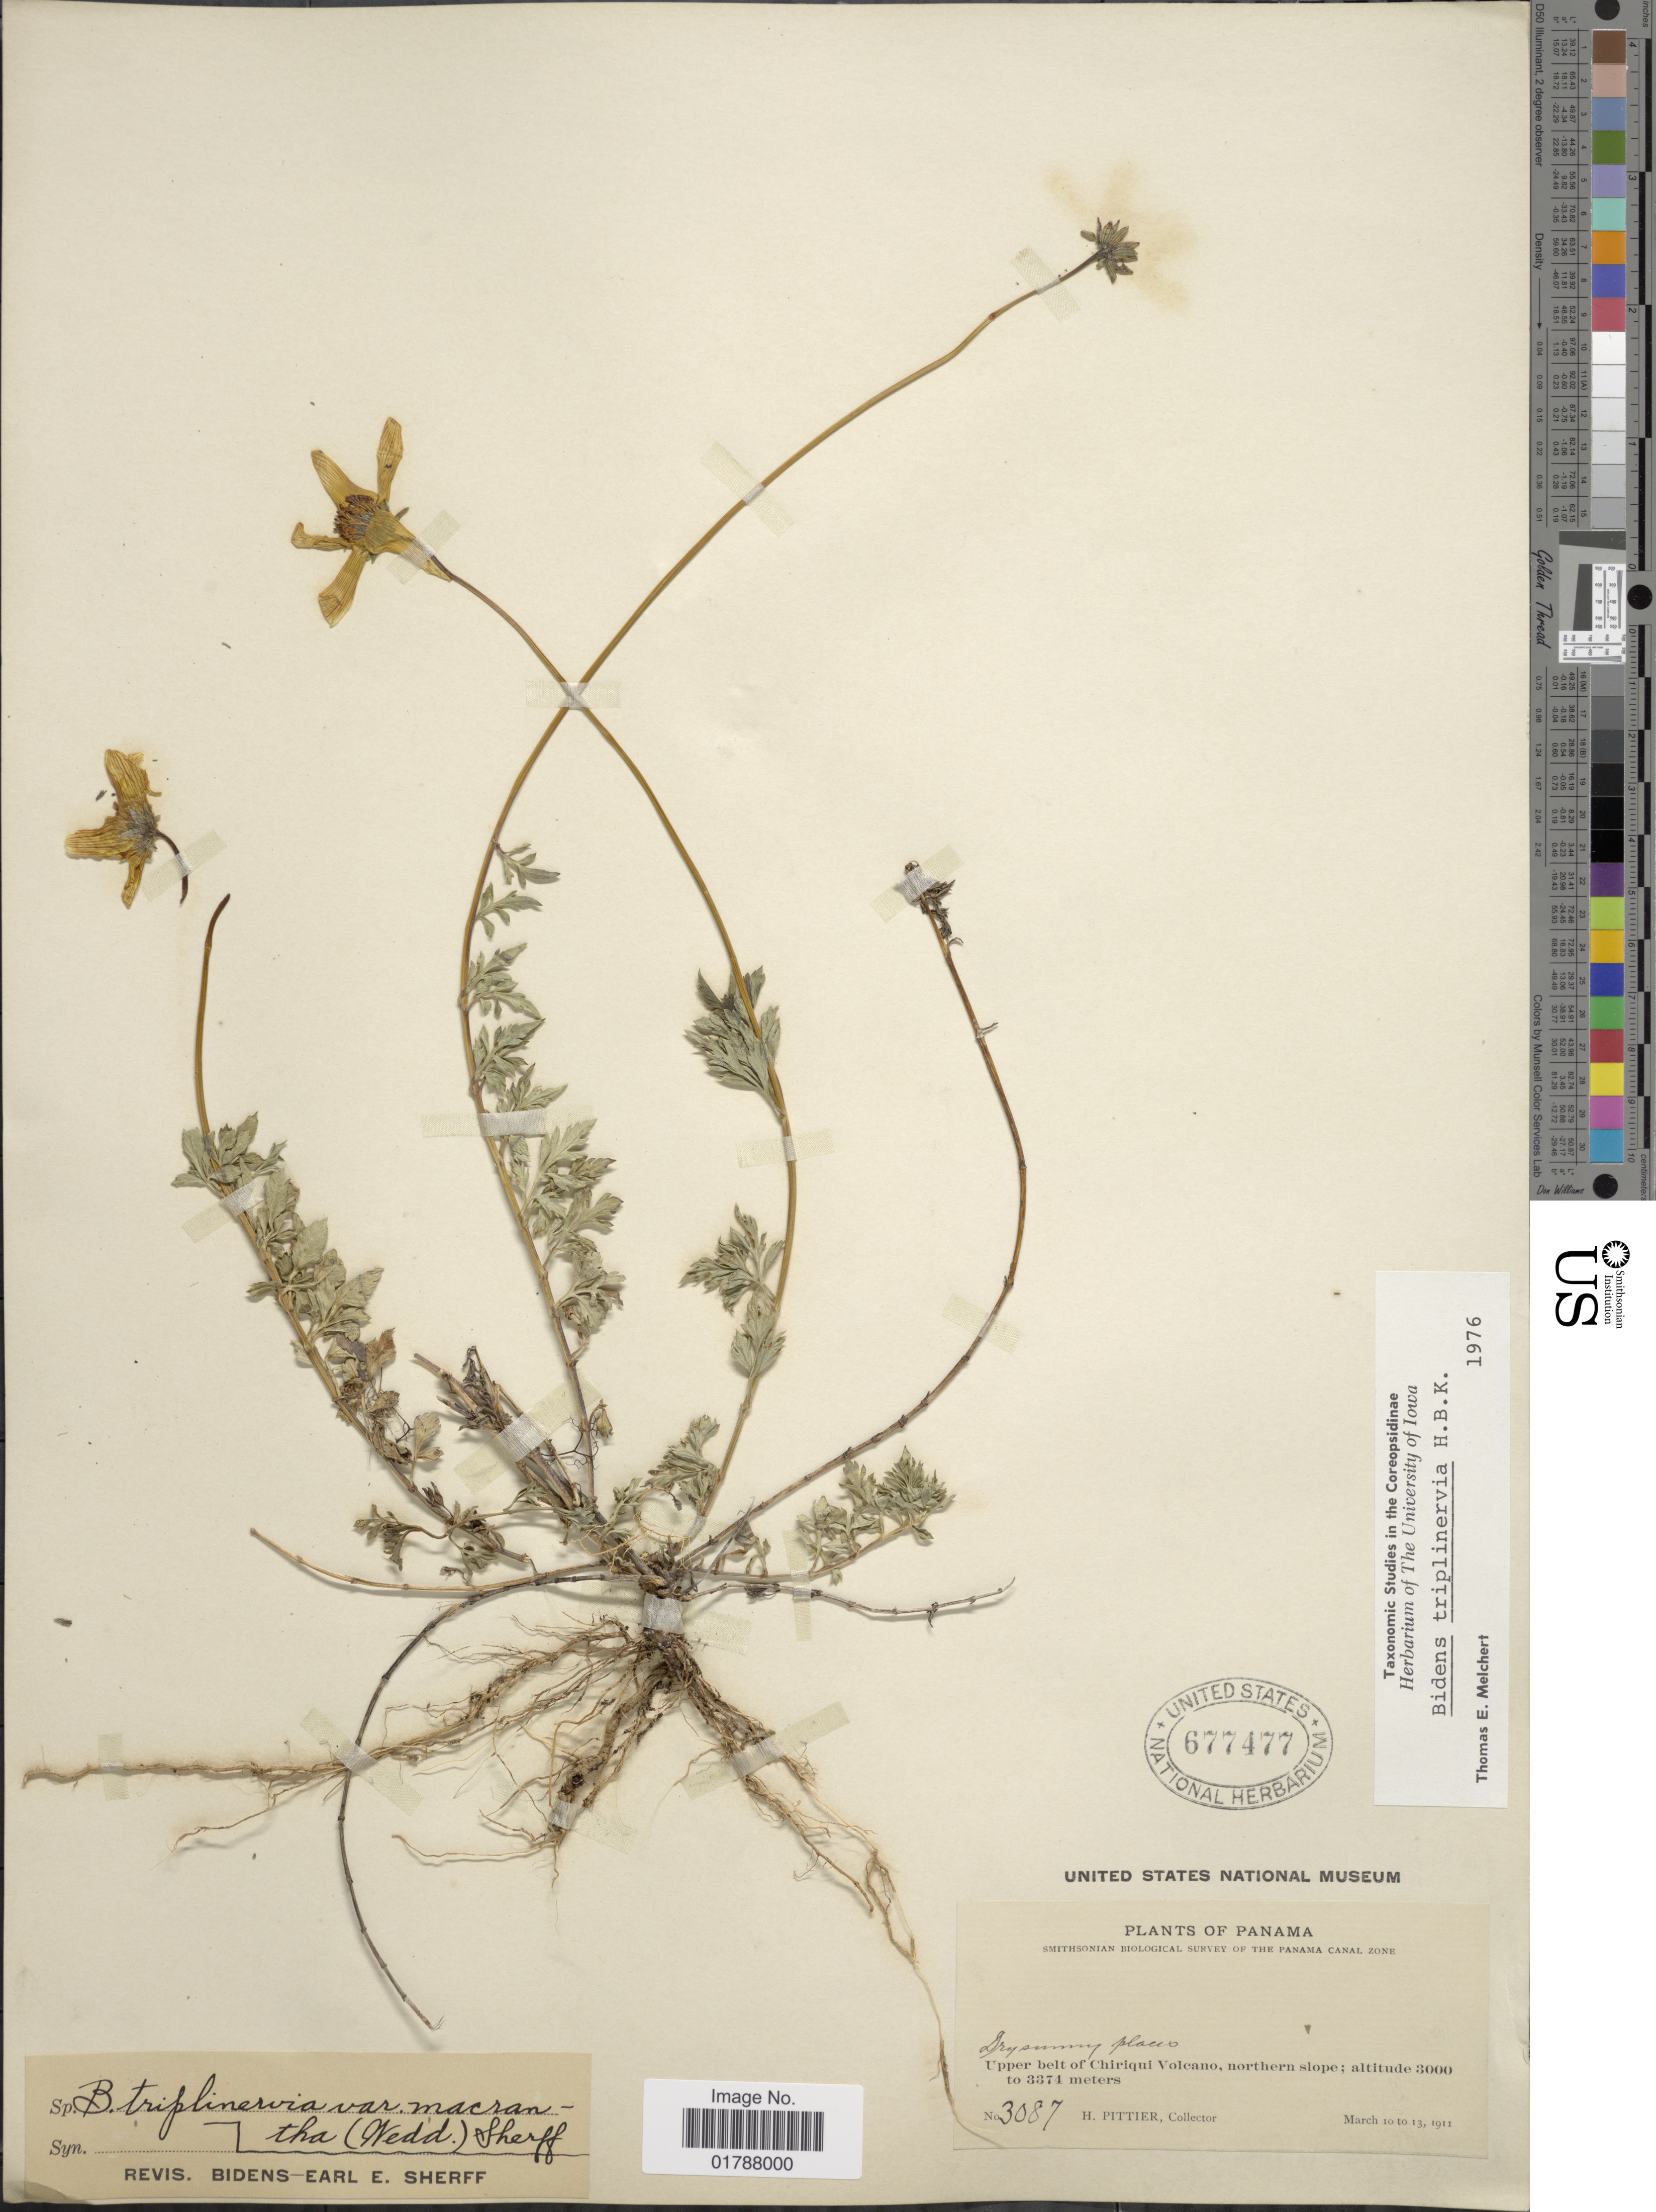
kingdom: Plantae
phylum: Tracheophyta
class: Magnoliopsida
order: Asterales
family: Asteraceae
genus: Bidens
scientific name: Bidens triplinervia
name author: Kunth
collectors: H. F. Pittier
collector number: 3087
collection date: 1911-03-10/1911-03-13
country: Panama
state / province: Chiriqui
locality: Upper belt of Chiriqui Volcano, northern slope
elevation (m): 3000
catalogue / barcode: US 677477